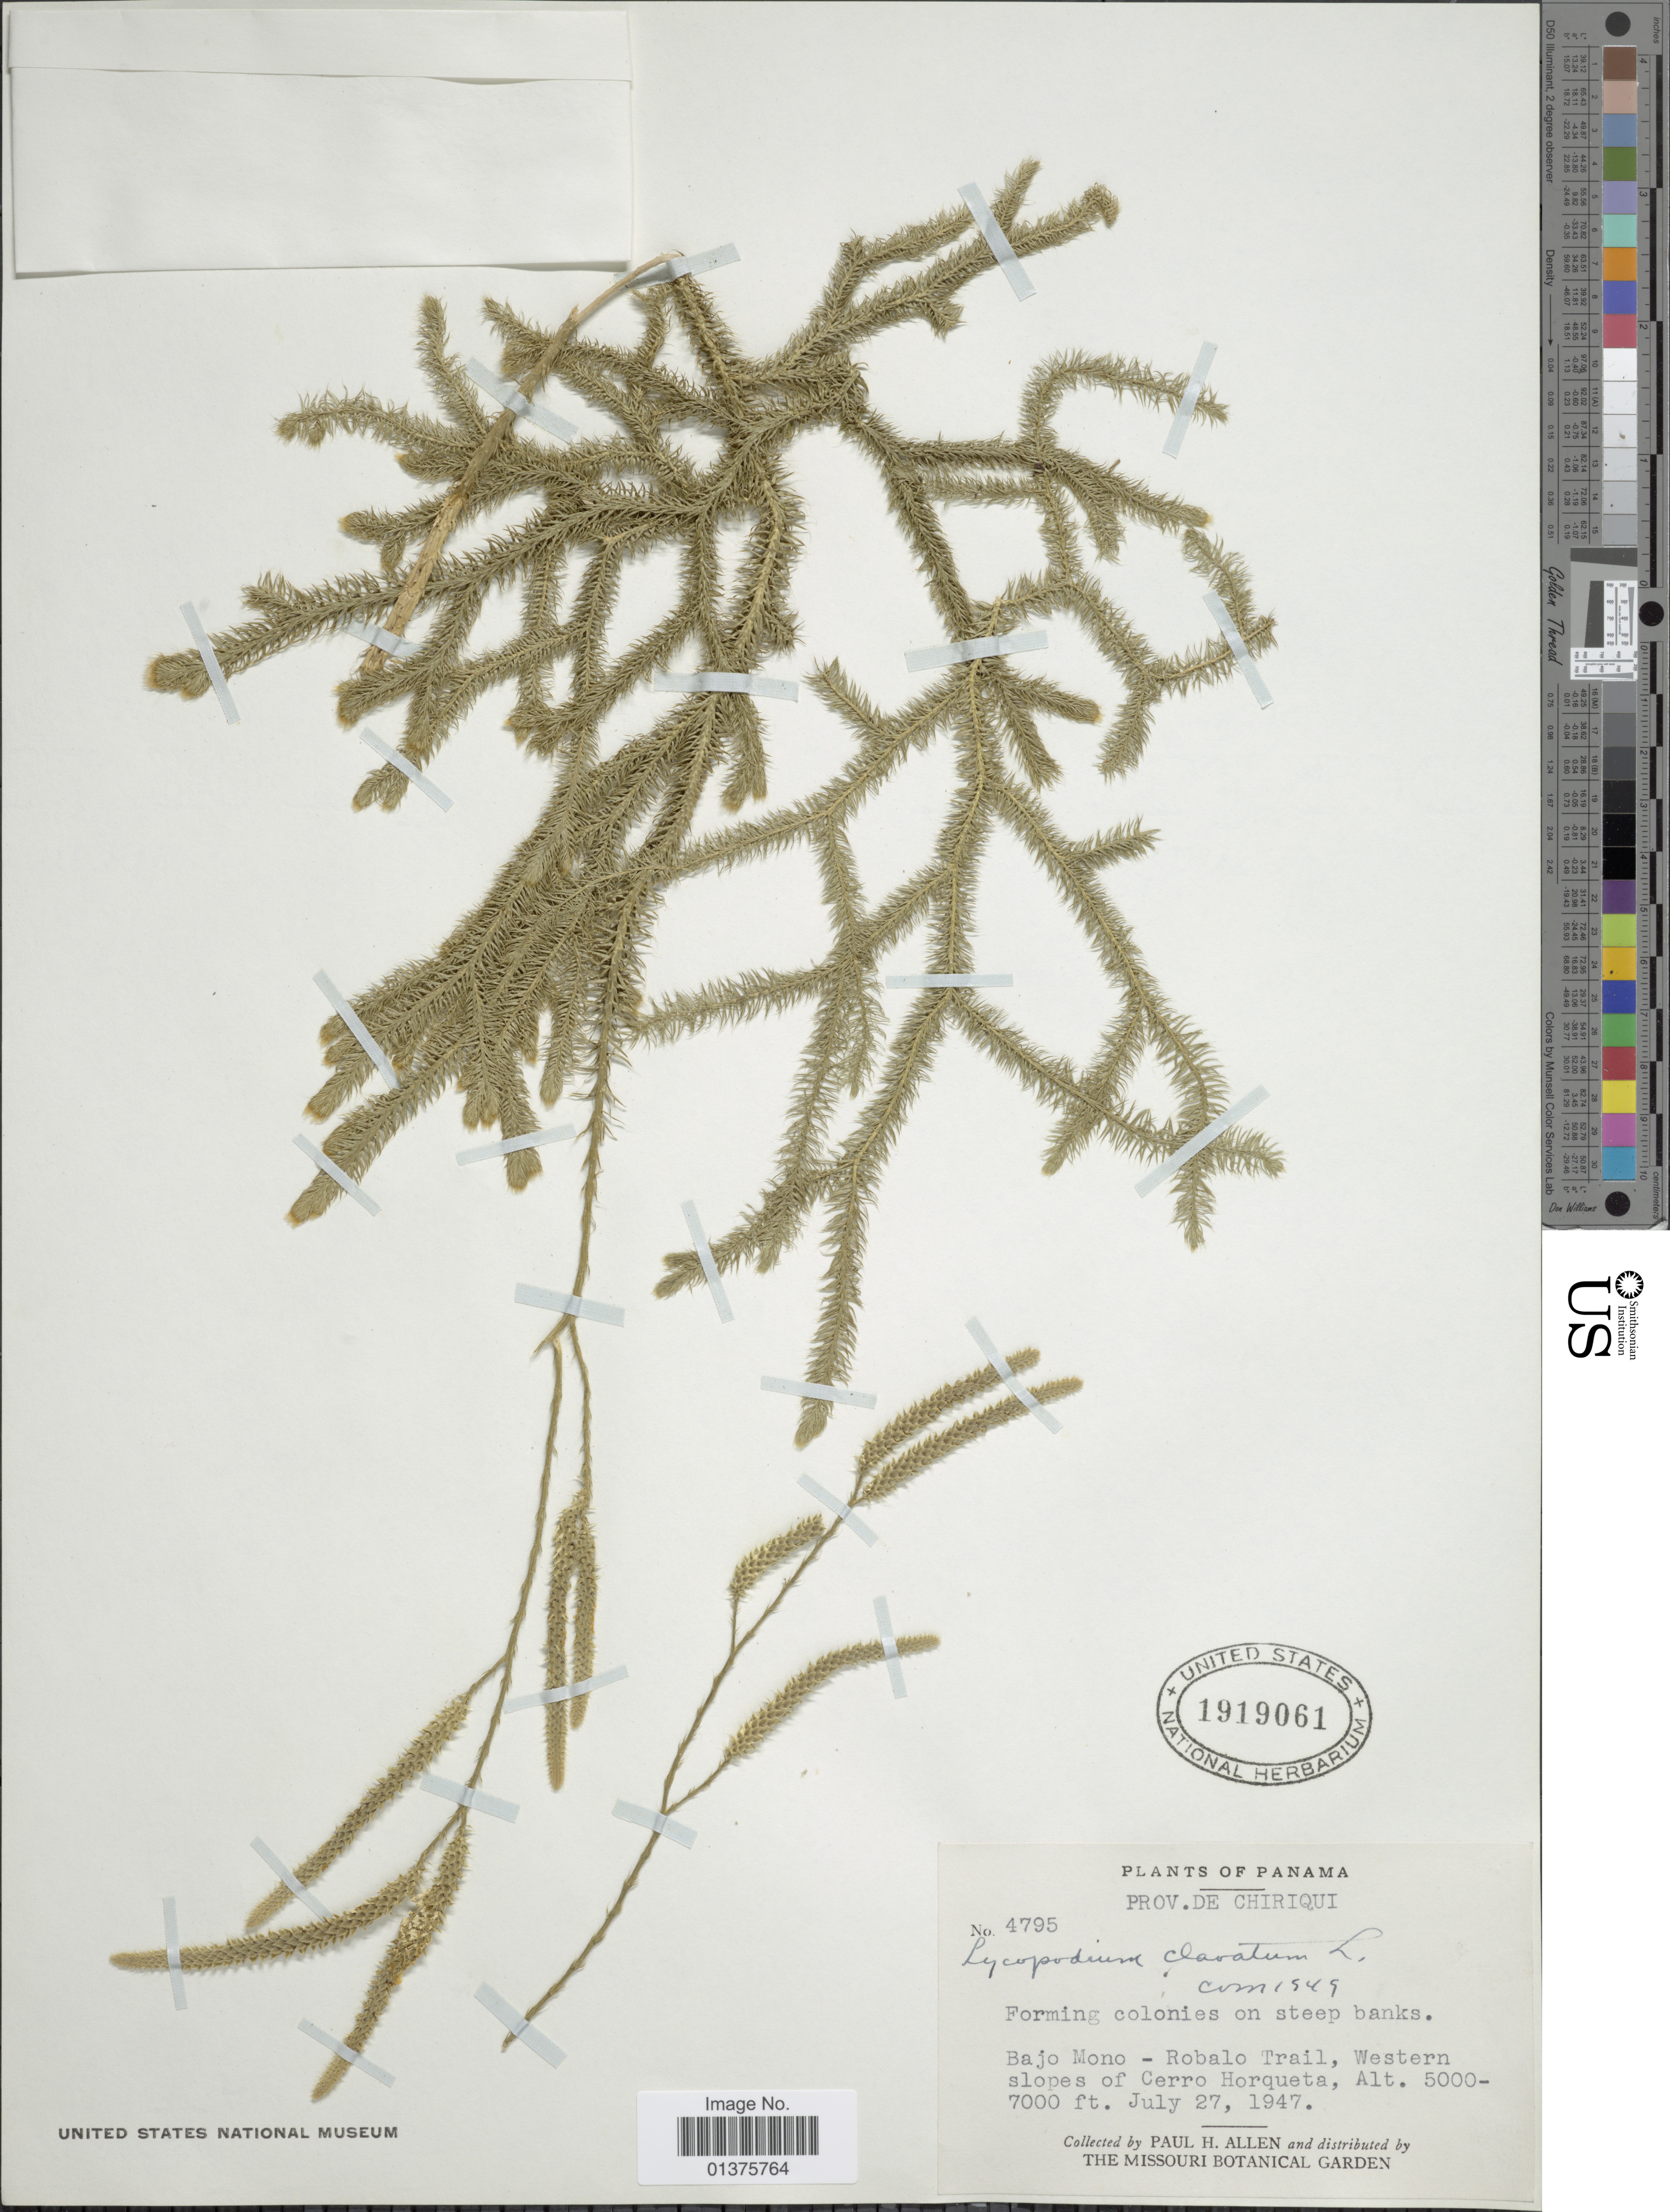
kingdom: Plantae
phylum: Tracheophyta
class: Lycopodiopsida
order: Lycopodiales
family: Lycopodiaceae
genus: Lycopodium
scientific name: Lycopodium clavatum var. aristatum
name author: (Humb. & Bonpl. ex Willd.) Spring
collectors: P. H. Allen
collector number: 4795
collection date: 1947-07-27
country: Panama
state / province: Chiriqui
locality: Bajo Mono-Robalo trail, Western Slopes of Cerro Horqueta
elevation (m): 1524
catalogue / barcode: US 1919061